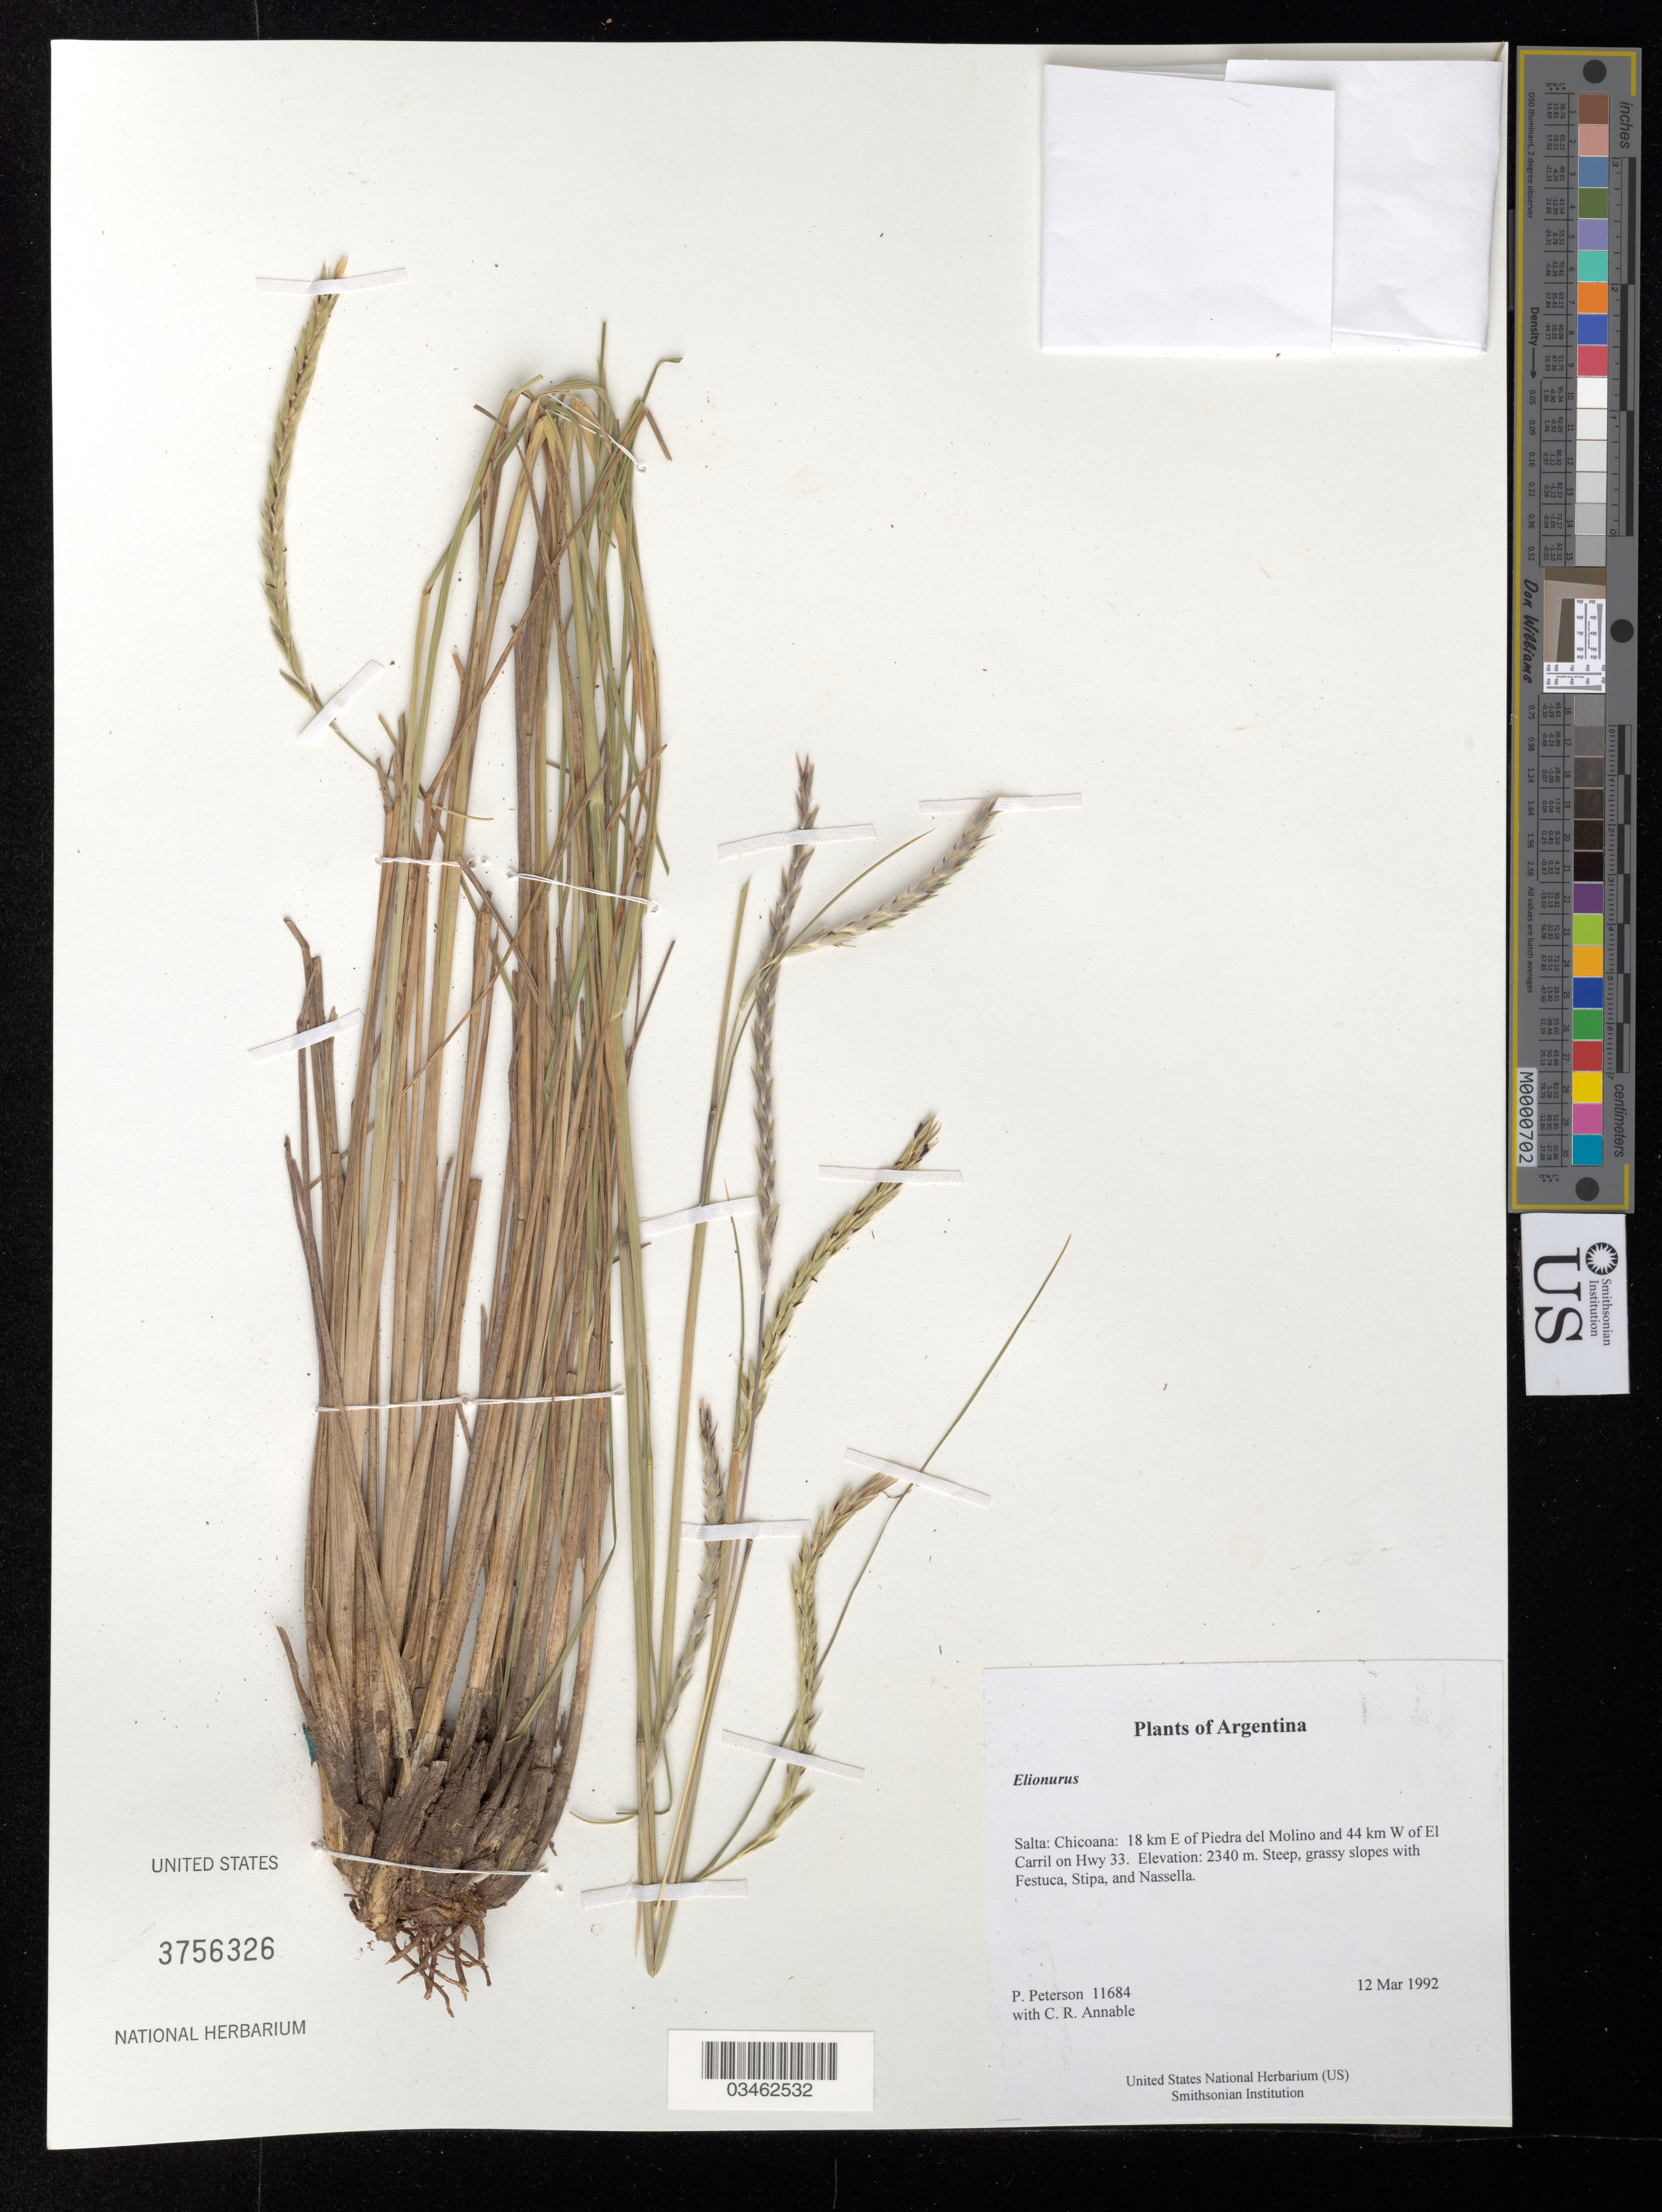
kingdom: Plantae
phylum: Tracheophyta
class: Liliopsida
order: Poales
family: Poaceae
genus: Elionurus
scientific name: Elionurus sp.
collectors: P. M. Peterson & C. R. Annable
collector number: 11684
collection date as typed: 12 Mar 1992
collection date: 1992-03-12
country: Argentina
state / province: Salta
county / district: Chicoana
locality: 18 km E of Piedra del Molino and 44 km W of El Carril on Hwy 33.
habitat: Steep, grassy slopes with Festuca, Stipa, and Nassella.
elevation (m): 2340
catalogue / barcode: US 3756326